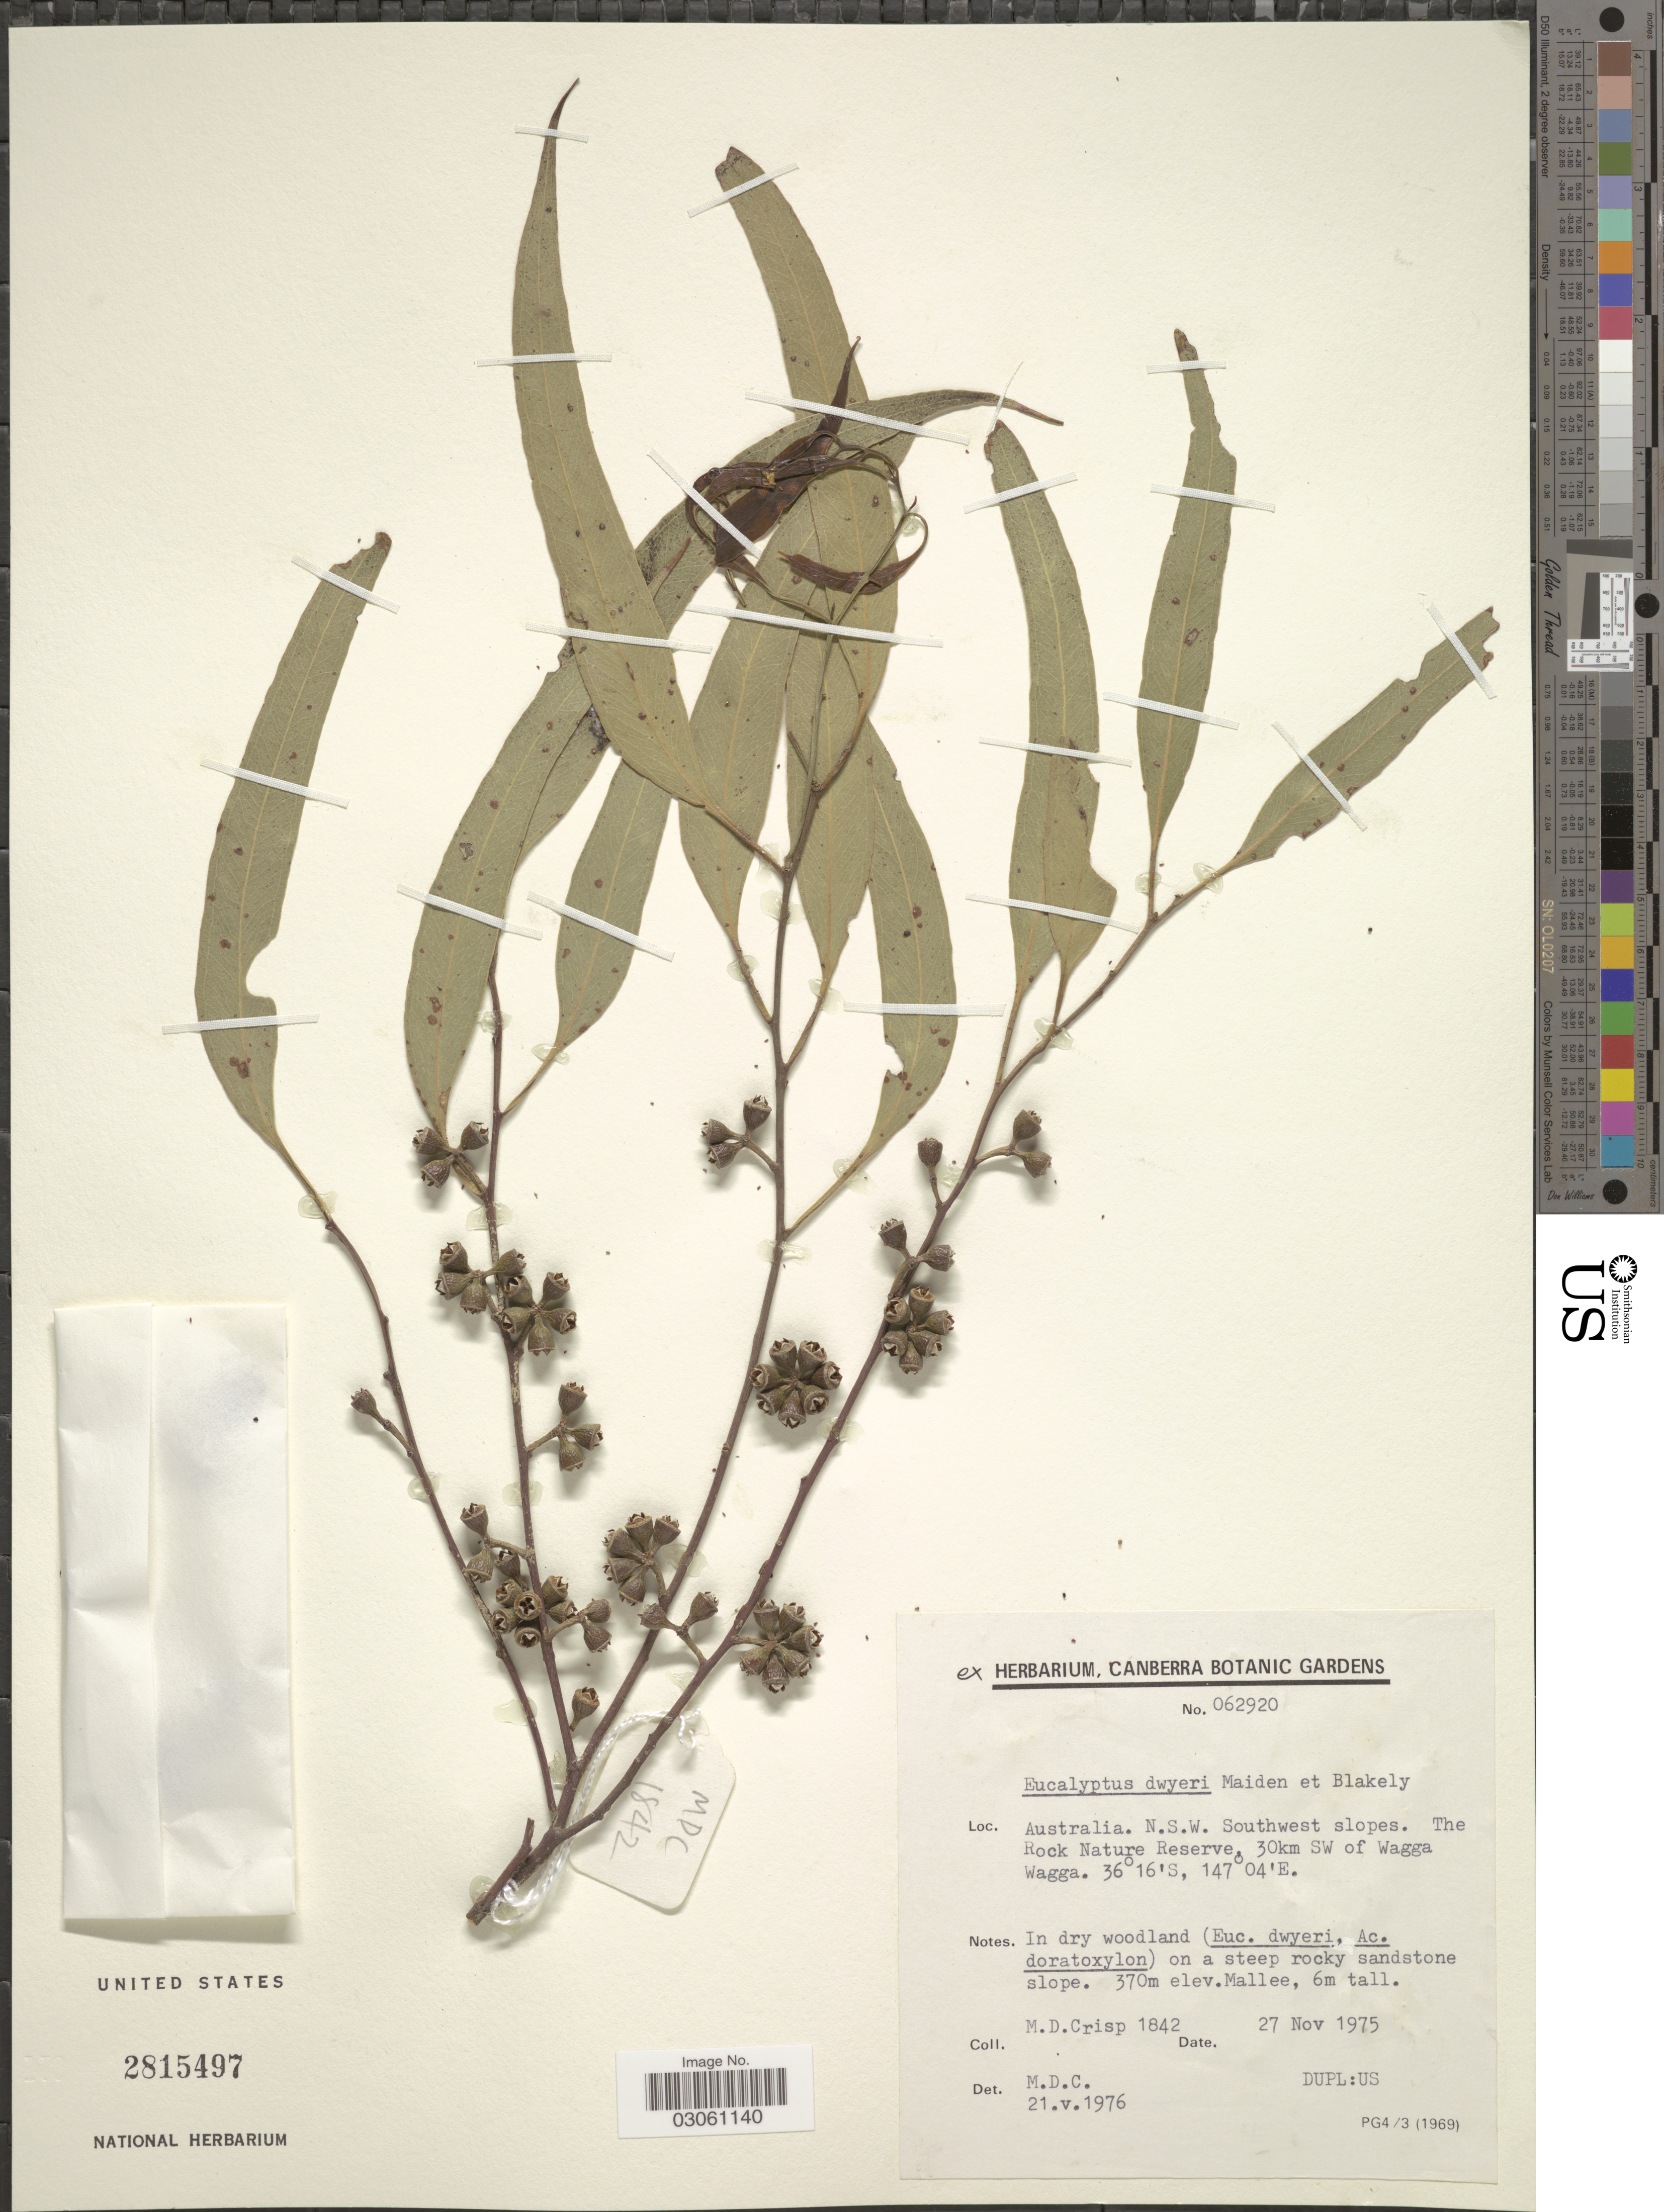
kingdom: Plantae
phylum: Tracheophyta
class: Magnoliopsida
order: Myrtales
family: Myrtaceae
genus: Eucalyptus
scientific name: Eucalyptus dwyeri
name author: Maiden & Blakely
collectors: M. Crisp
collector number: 1842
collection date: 1975-11-27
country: Australia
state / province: New South Wales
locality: Southwest slopes. The Rock Nature Reserve, 30km SW of Wagga Wagga.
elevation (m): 370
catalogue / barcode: US 2815497